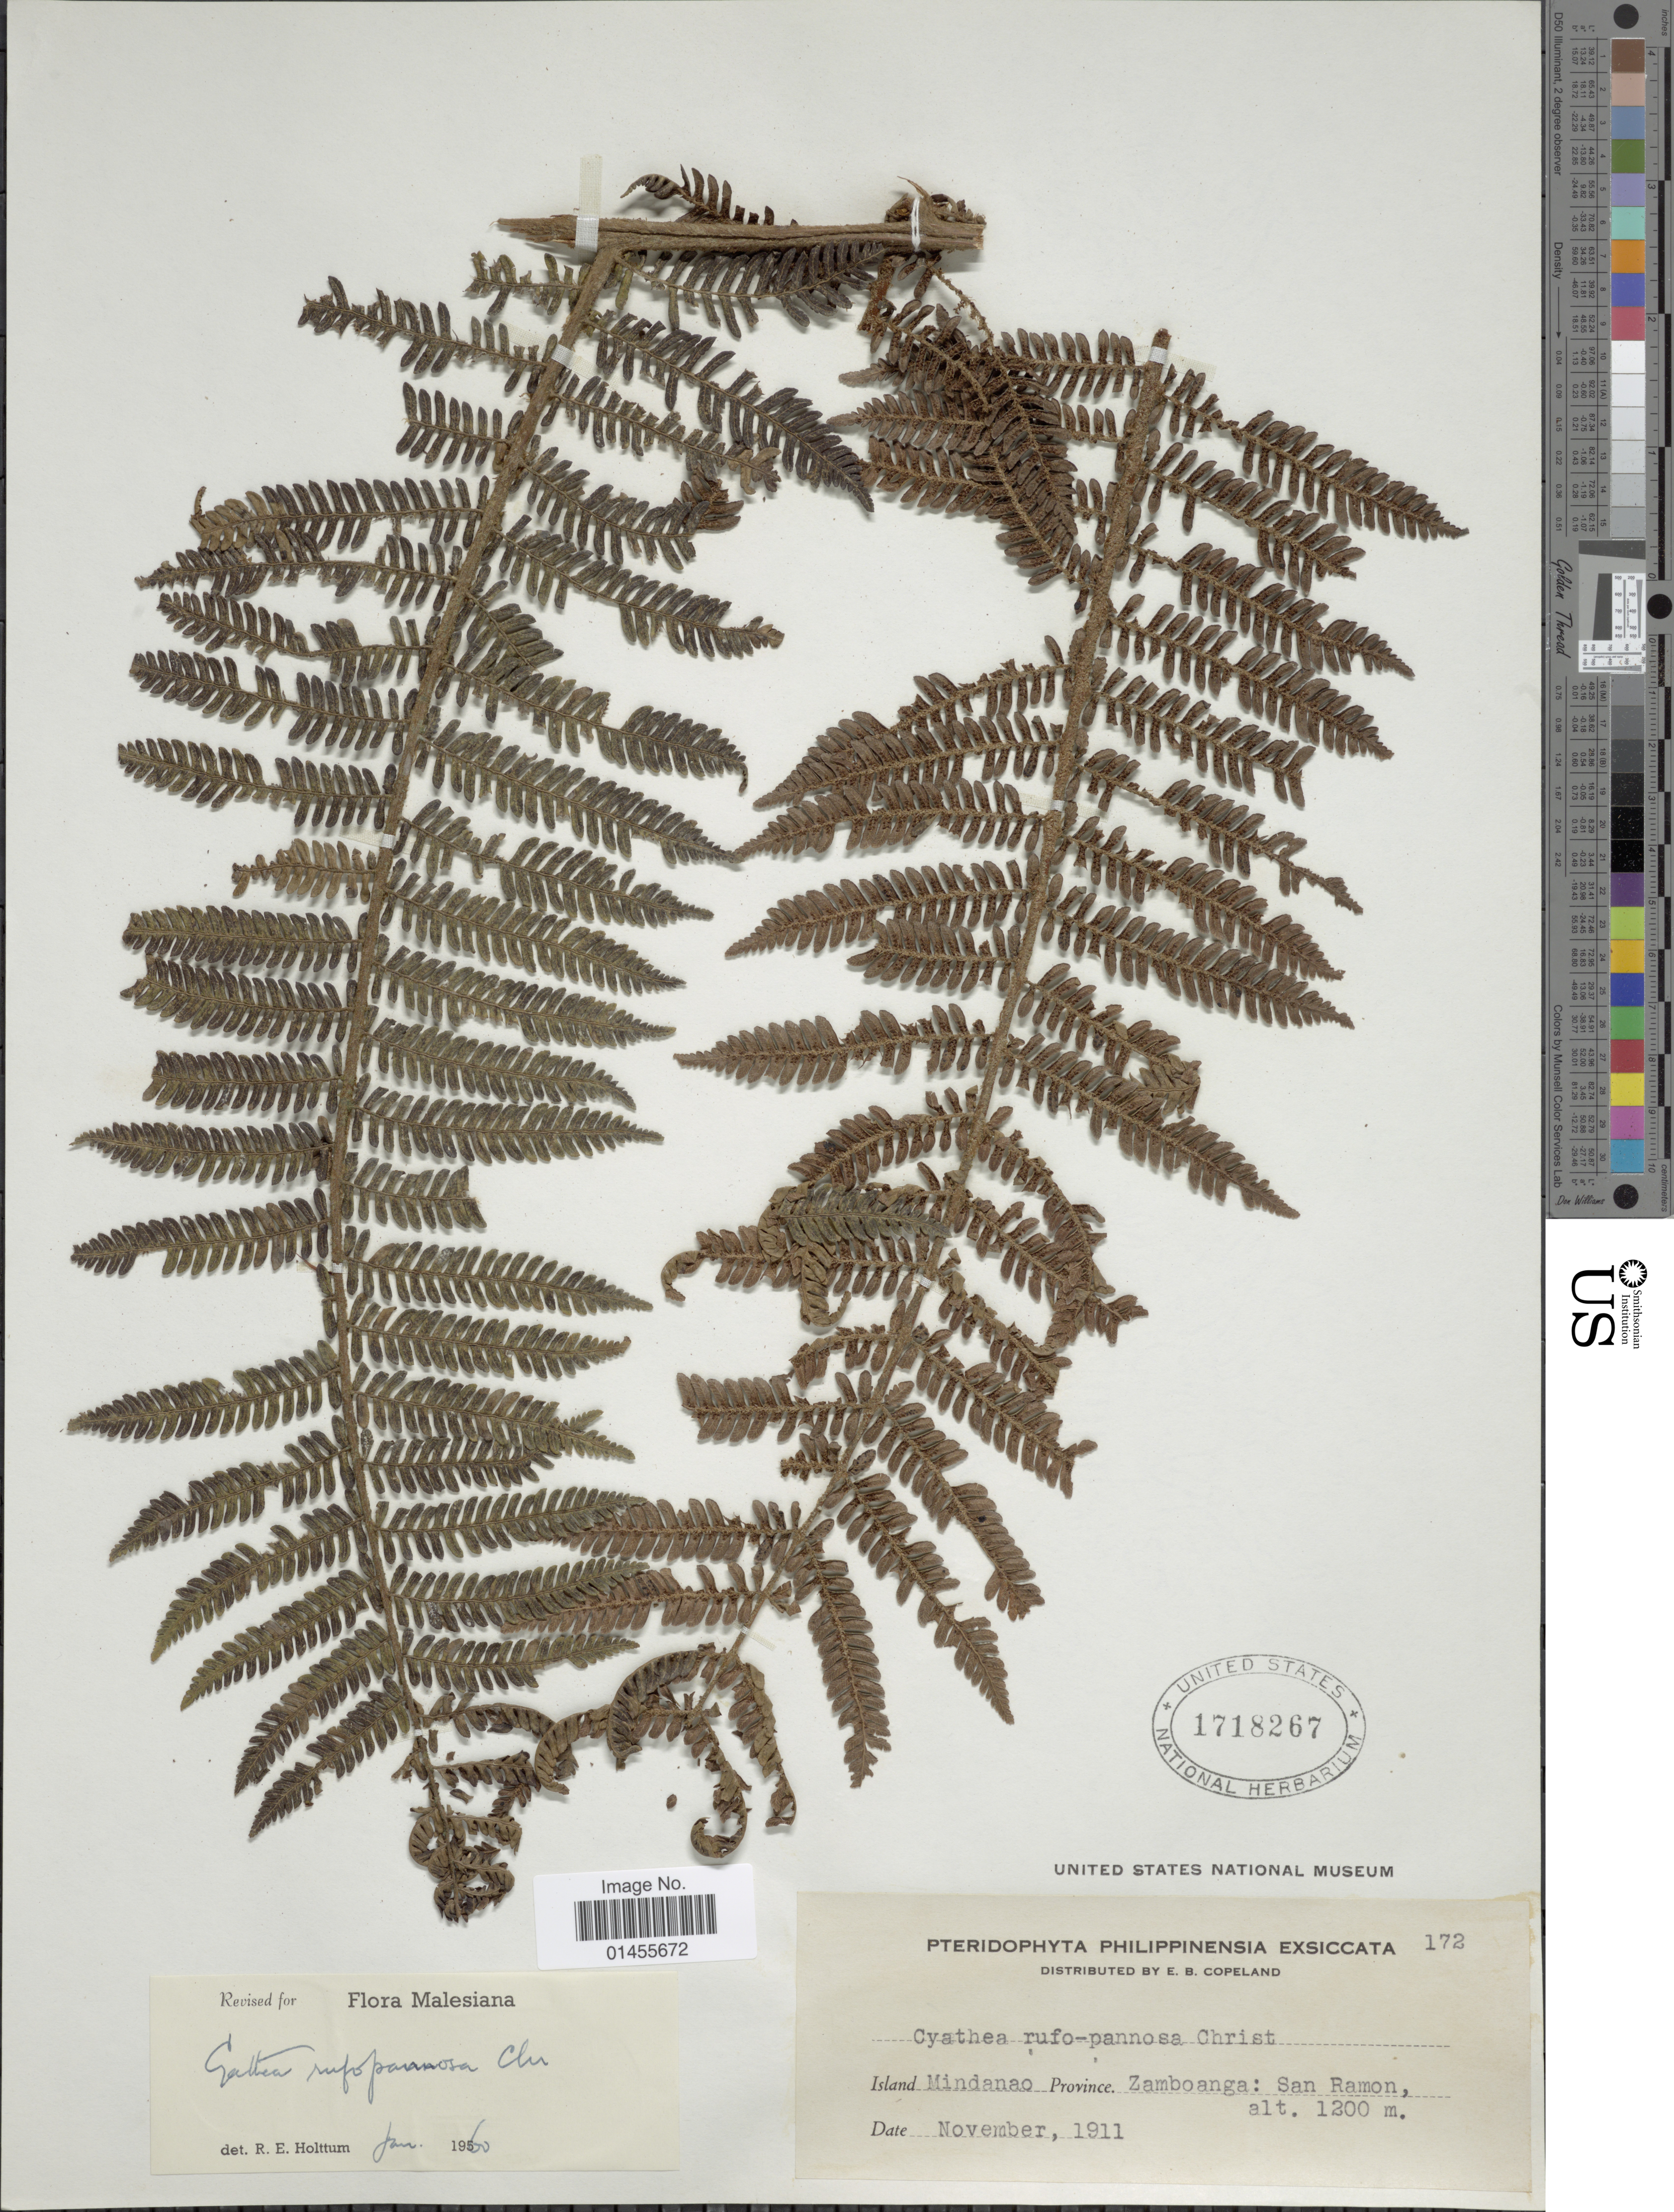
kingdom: Plantae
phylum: Tracheophyta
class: Polypodiopsida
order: Cyatheales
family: Cyatheaceae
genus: Alsophila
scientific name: Alsophila rufopannosa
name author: (Christ) R.M. Tryon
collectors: E. B. Copeland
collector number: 172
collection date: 1911-11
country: Philippines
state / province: Zamboanga Peninsula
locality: Island Mindanao. Province Zamboanga: San Ramon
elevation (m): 1200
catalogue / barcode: US 1718267